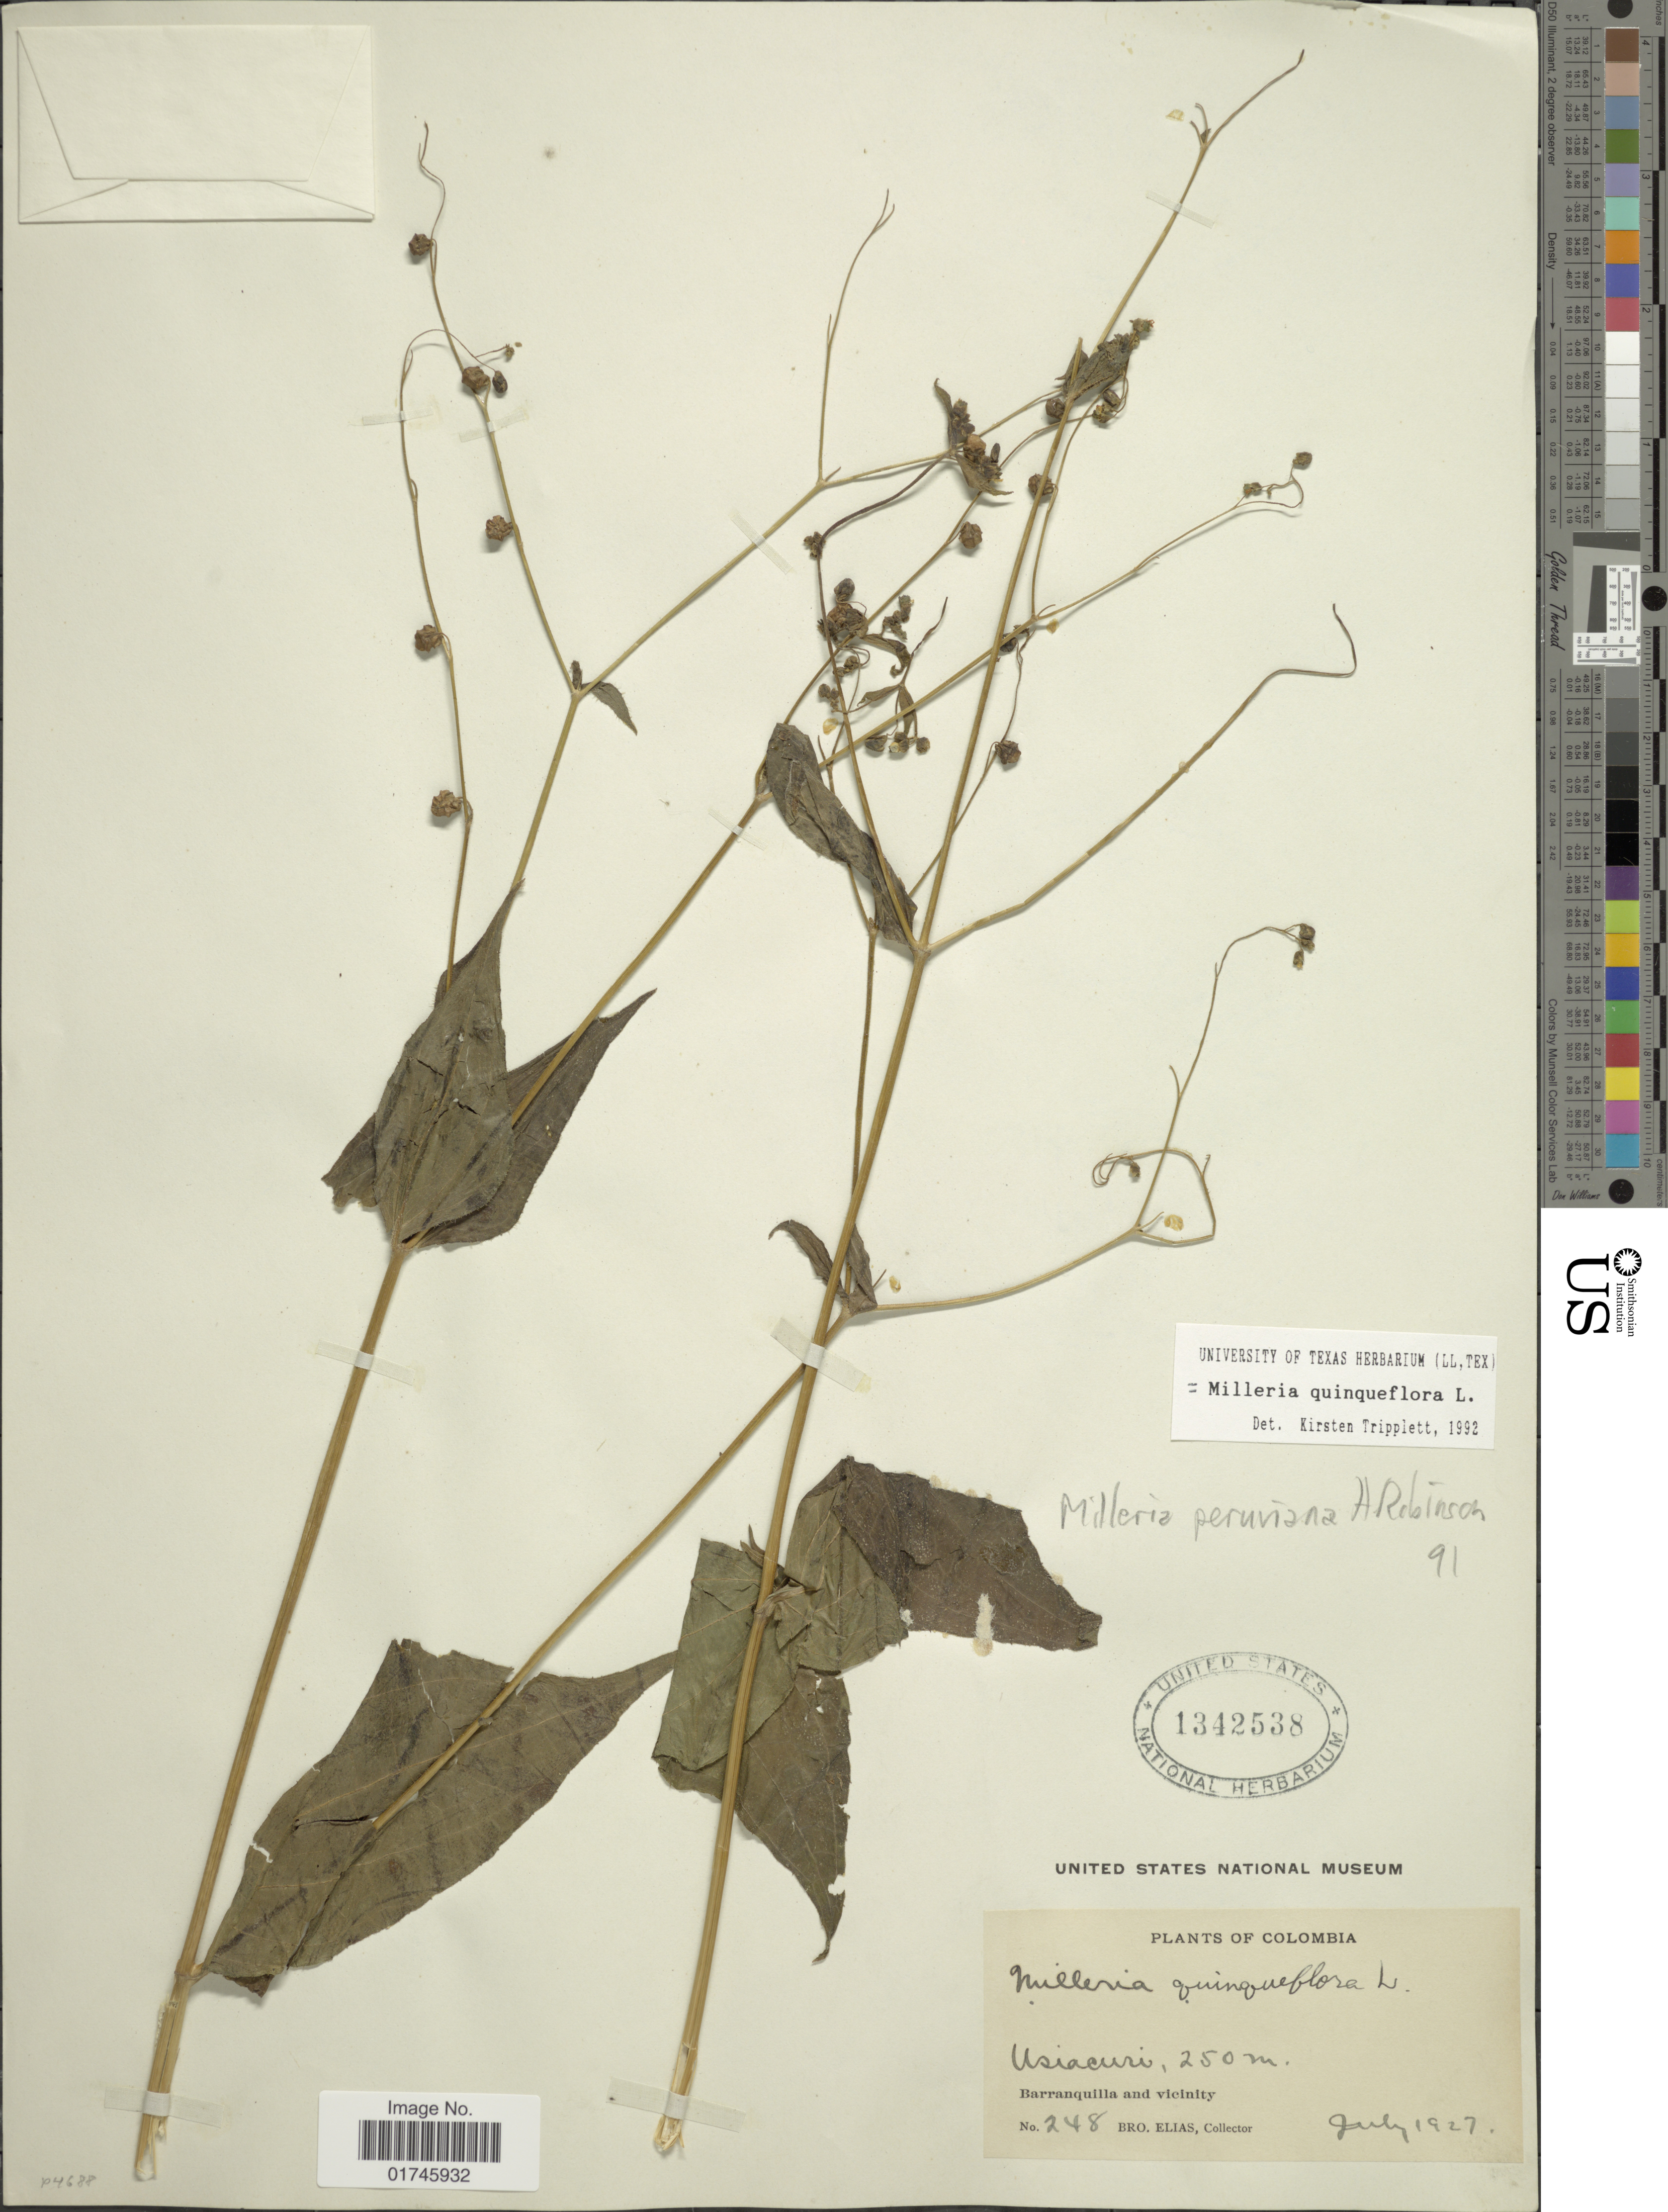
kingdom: Plantae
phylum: Tracheophyta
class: Magnoliopsida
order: Asterales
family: Asteraceae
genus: Milleria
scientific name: Milleria quinqueflora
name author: L.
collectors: Bro. Elias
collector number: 248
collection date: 1927-07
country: Colombia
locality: Usuacuri, Barranquilla and vicinity.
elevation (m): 250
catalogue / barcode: US 1342538